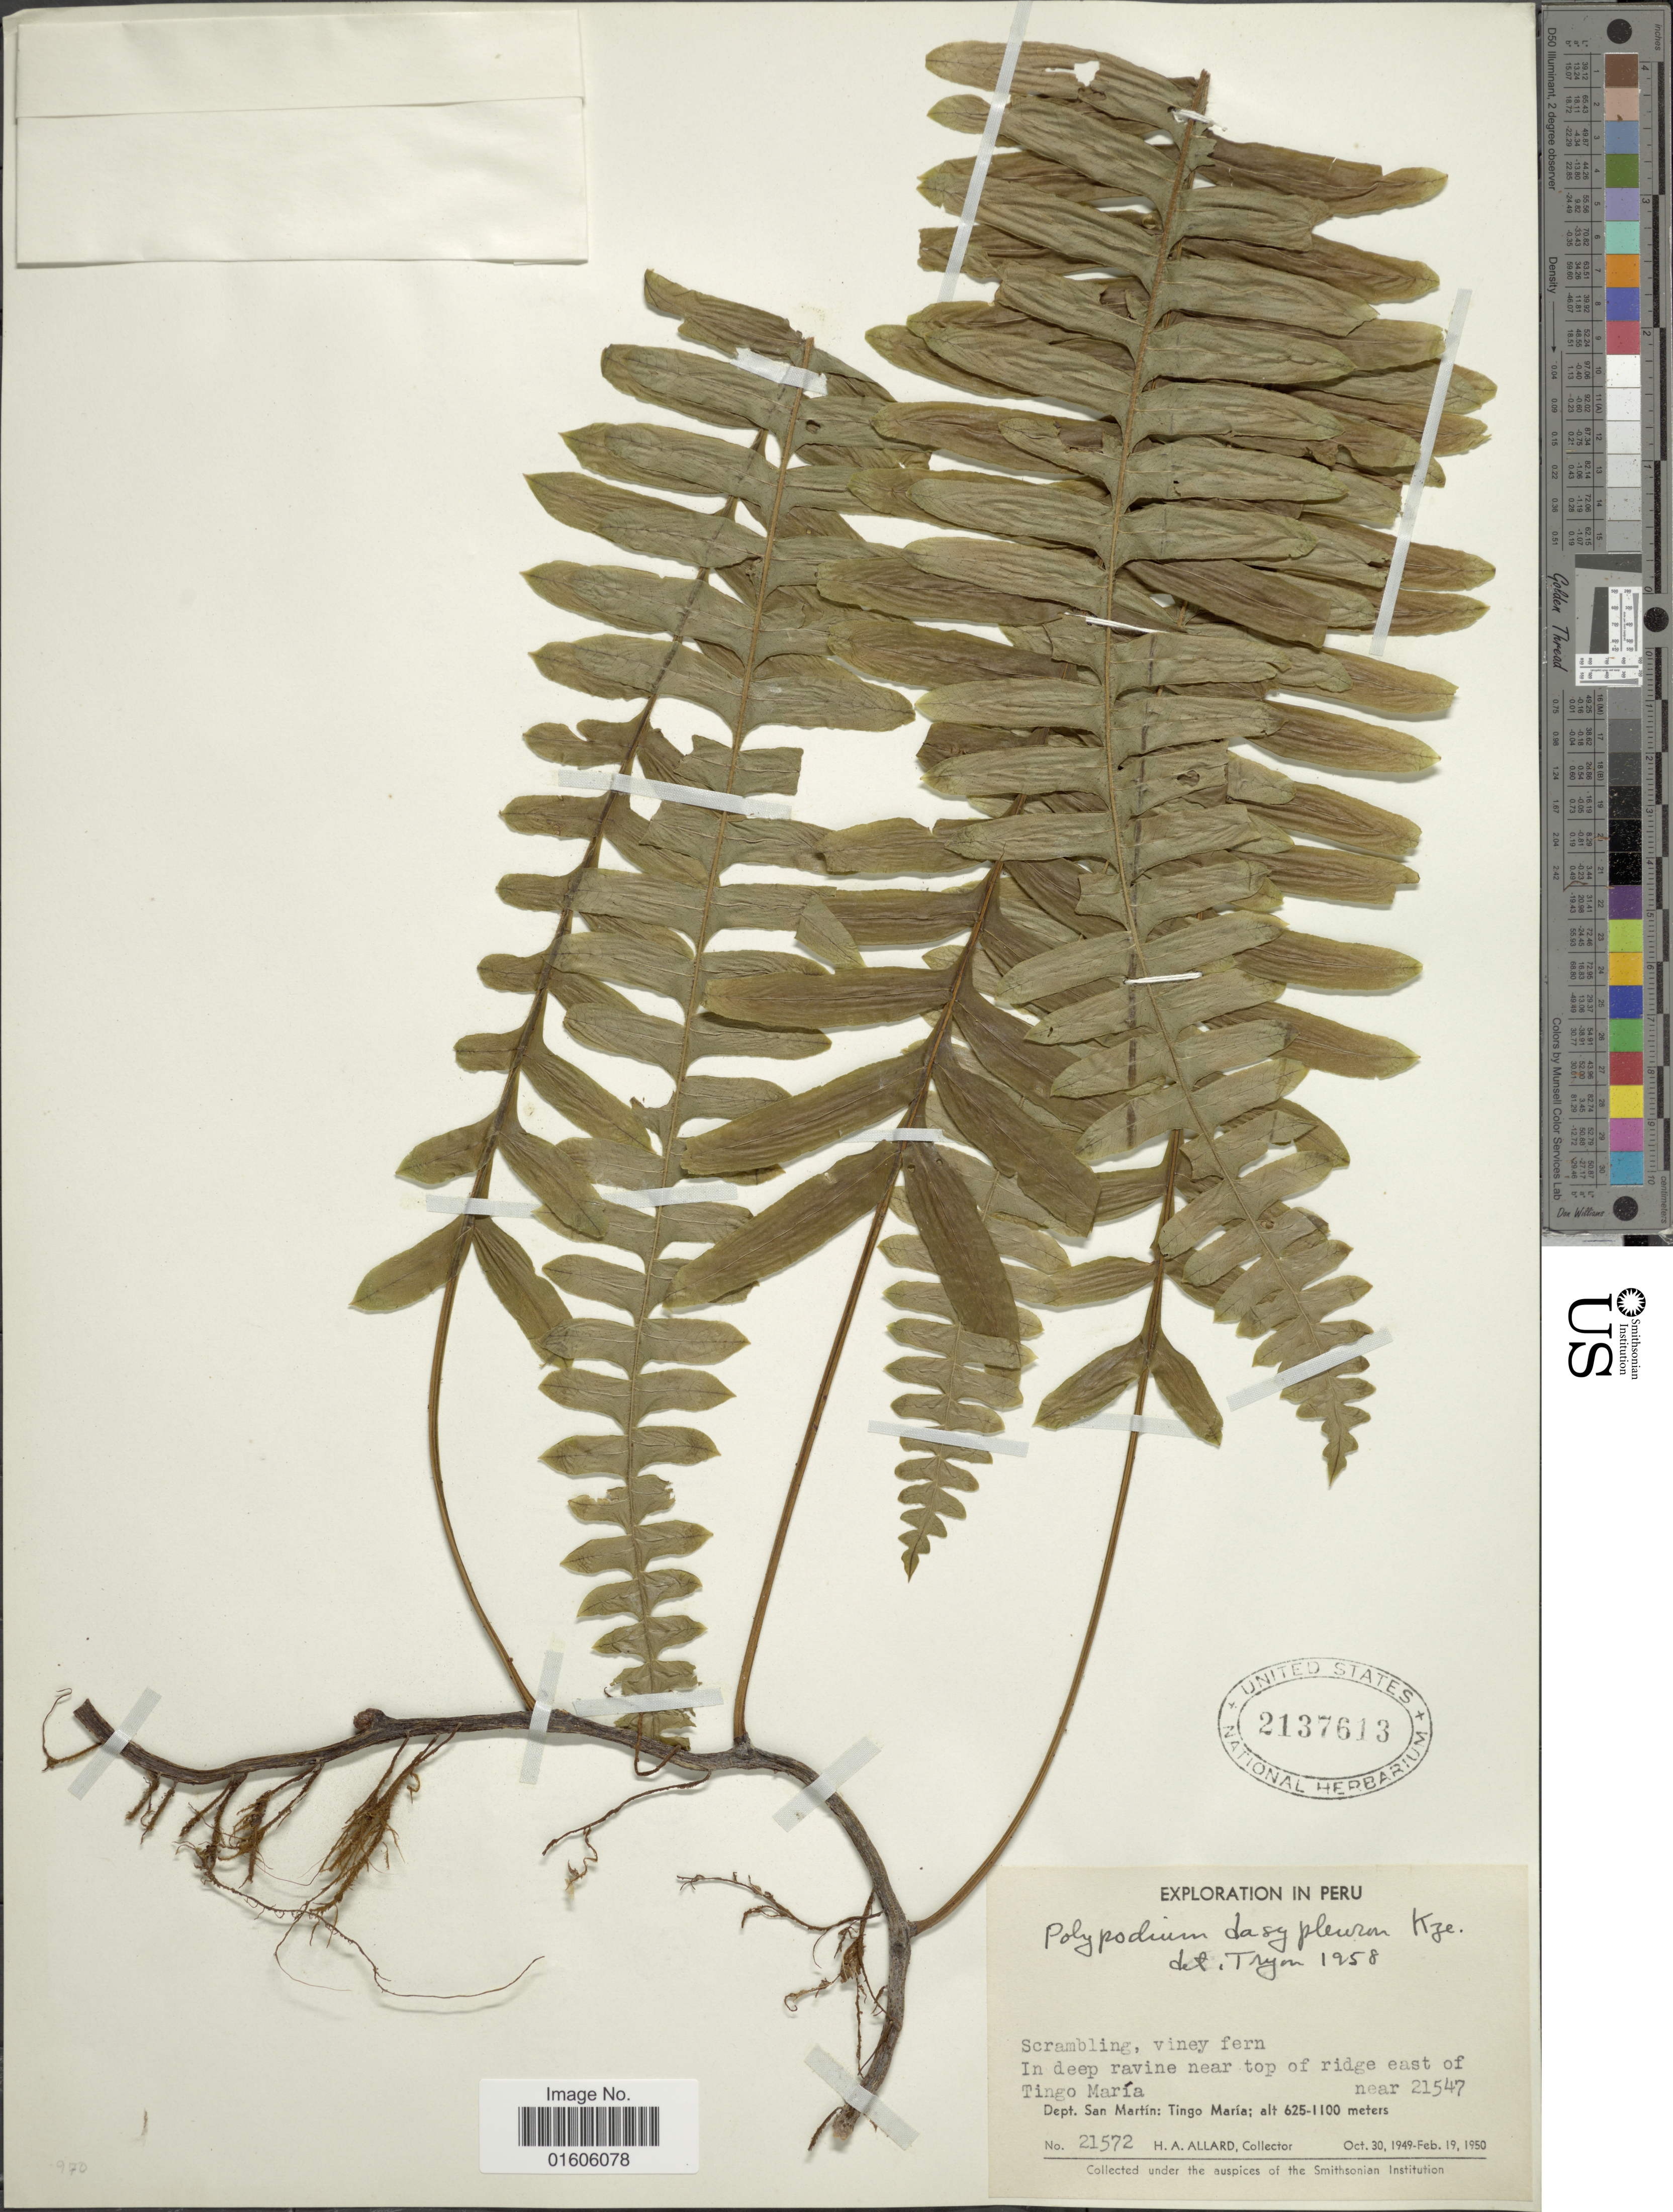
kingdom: Plantae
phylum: Tracheophyta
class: Polypodiopsida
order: Polypodiales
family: Polypodiaceae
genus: Serpocaulon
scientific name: Serpocaulon dasypleuron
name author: (Kunze) A.R. Sm.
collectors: H. A. Allard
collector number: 21572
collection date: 1949-10-30/1950-02-19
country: Peru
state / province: San Martín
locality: In deep ravine near top of ridge east of Tingo María near 21547. Dept. San Martín: Tingo María.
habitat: in deep ravine near top of ridge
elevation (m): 625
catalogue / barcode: US 2137613